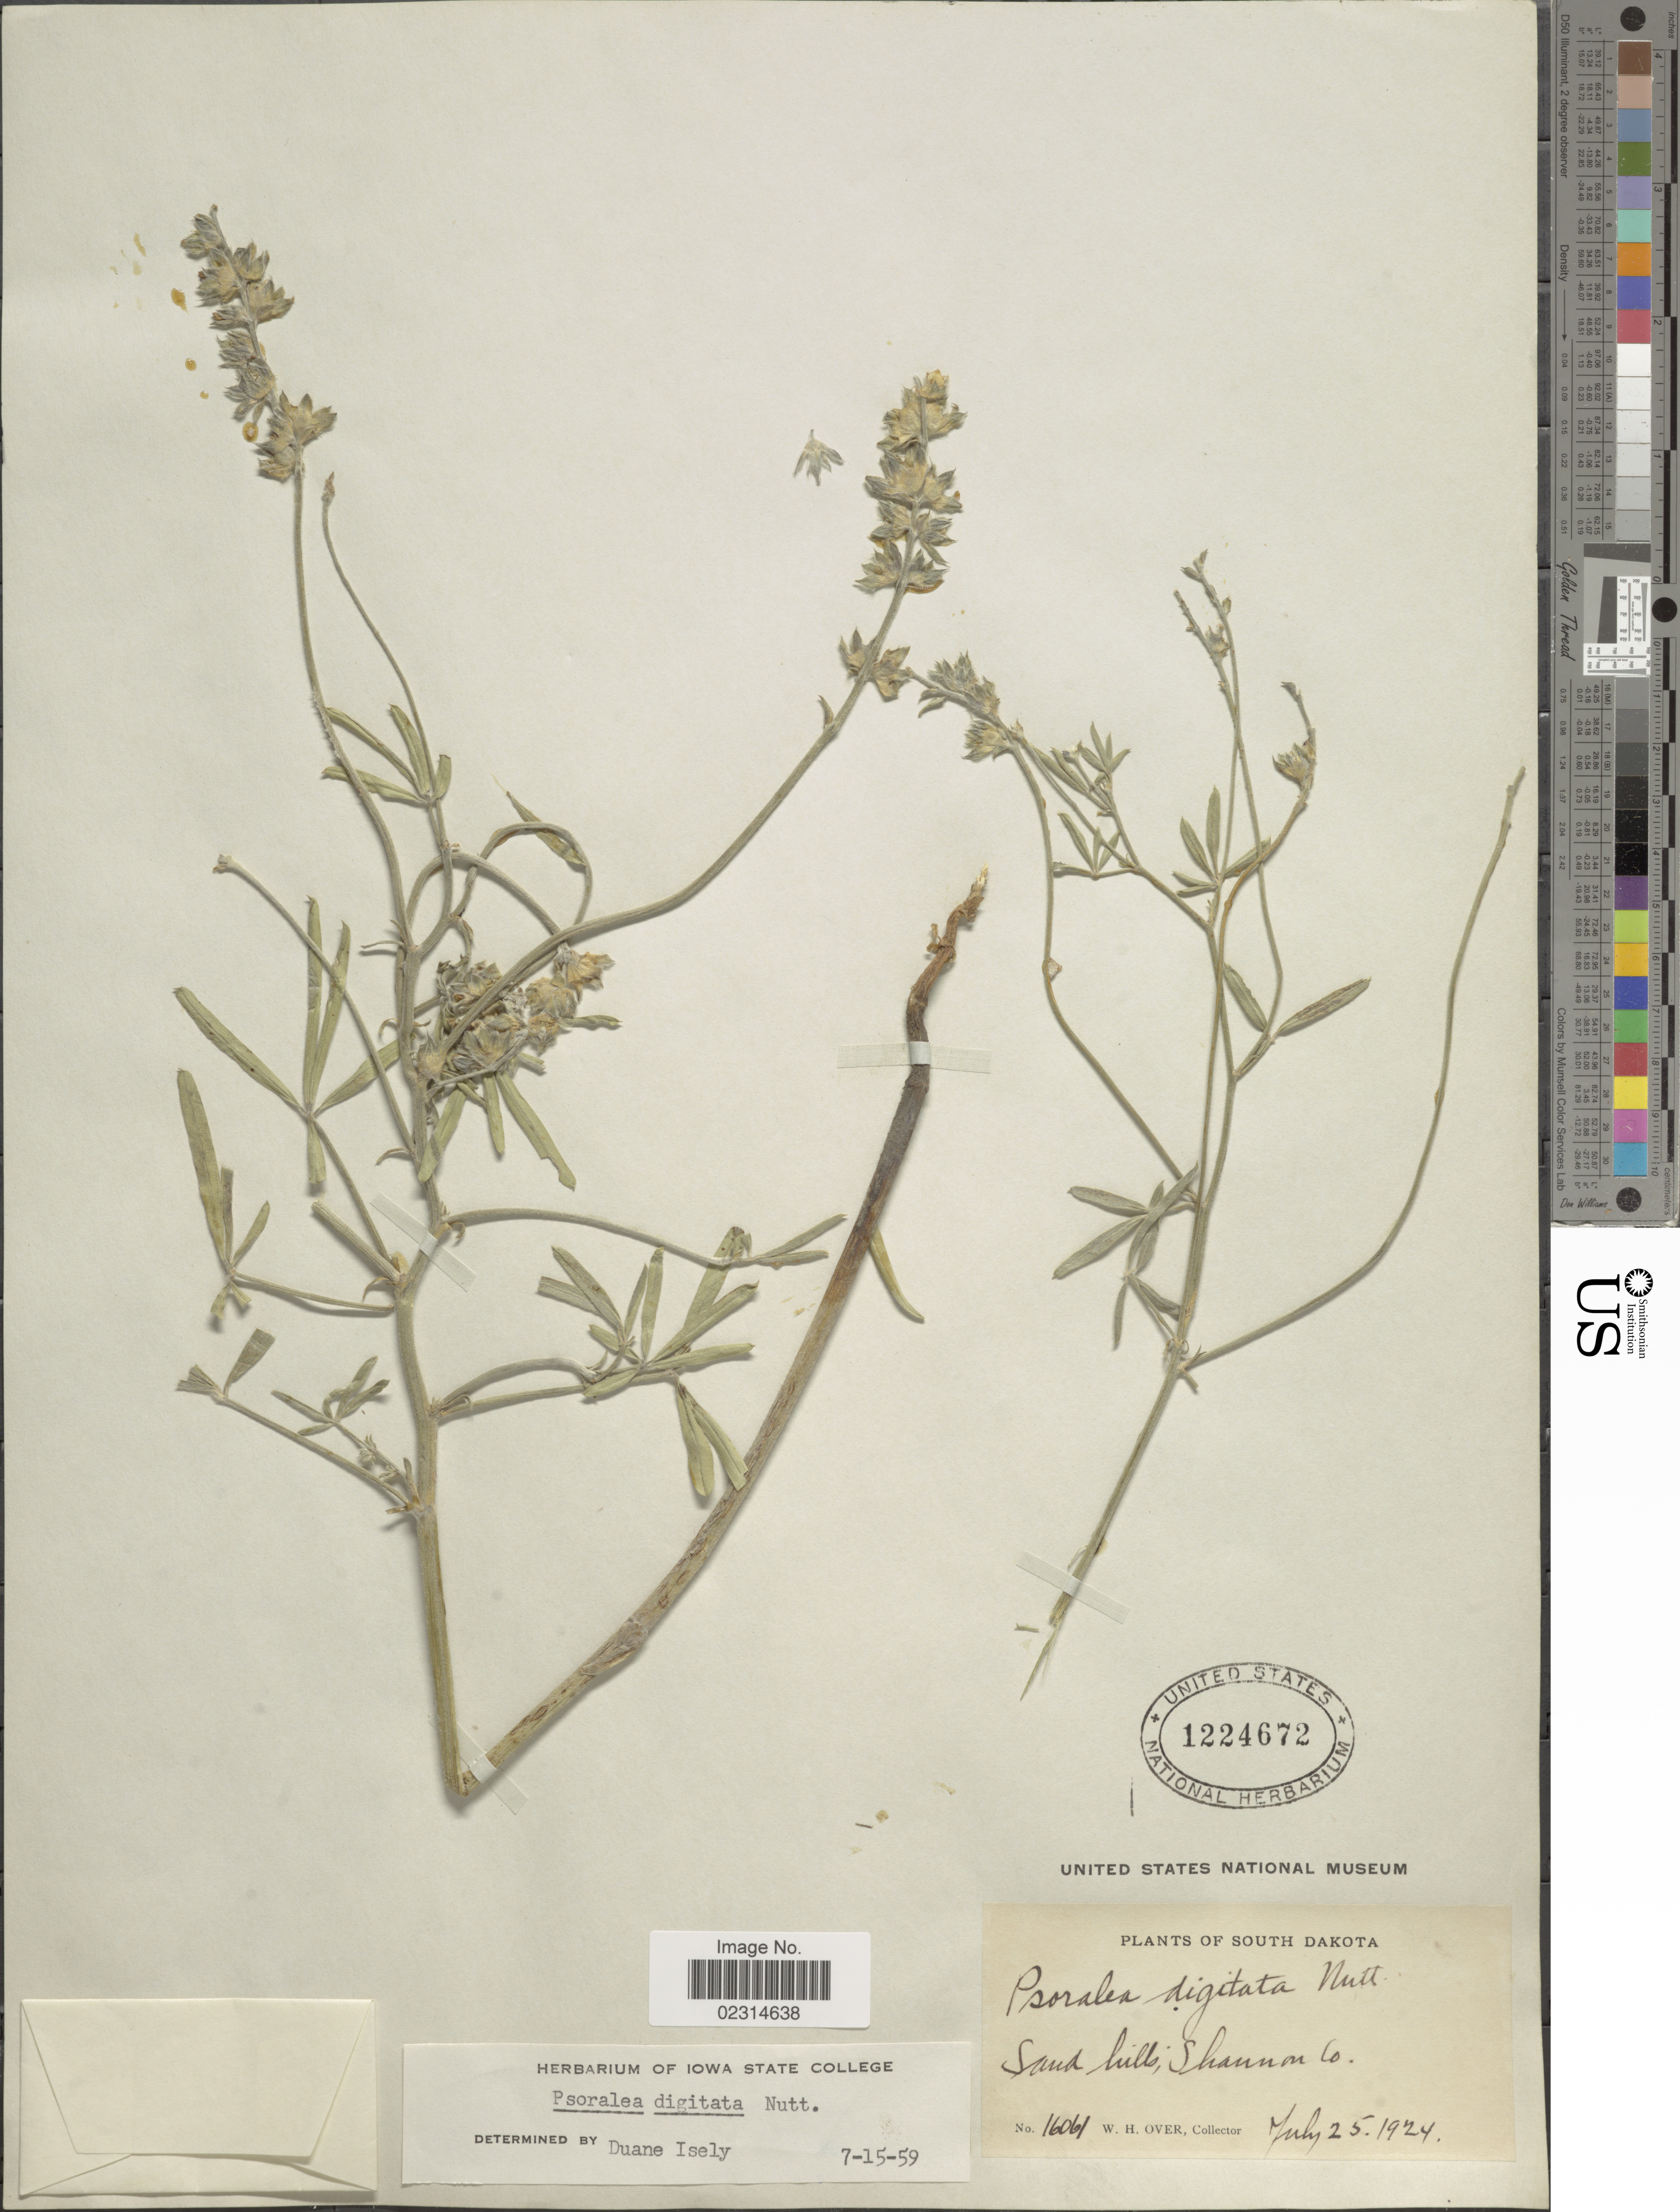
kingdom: Plantae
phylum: Tracheophyta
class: Magnoliopsida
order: Fabales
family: Fabaceae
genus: Pediomelum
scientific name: Pediomelum digitatum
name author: (Nutt. ex Torr. & A. Gray) Isely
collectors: W. Over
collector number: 16061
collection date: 1924-07-25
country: United States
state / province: South Dakota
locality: Sad hills, Shannon Co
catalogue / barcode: US 1224672